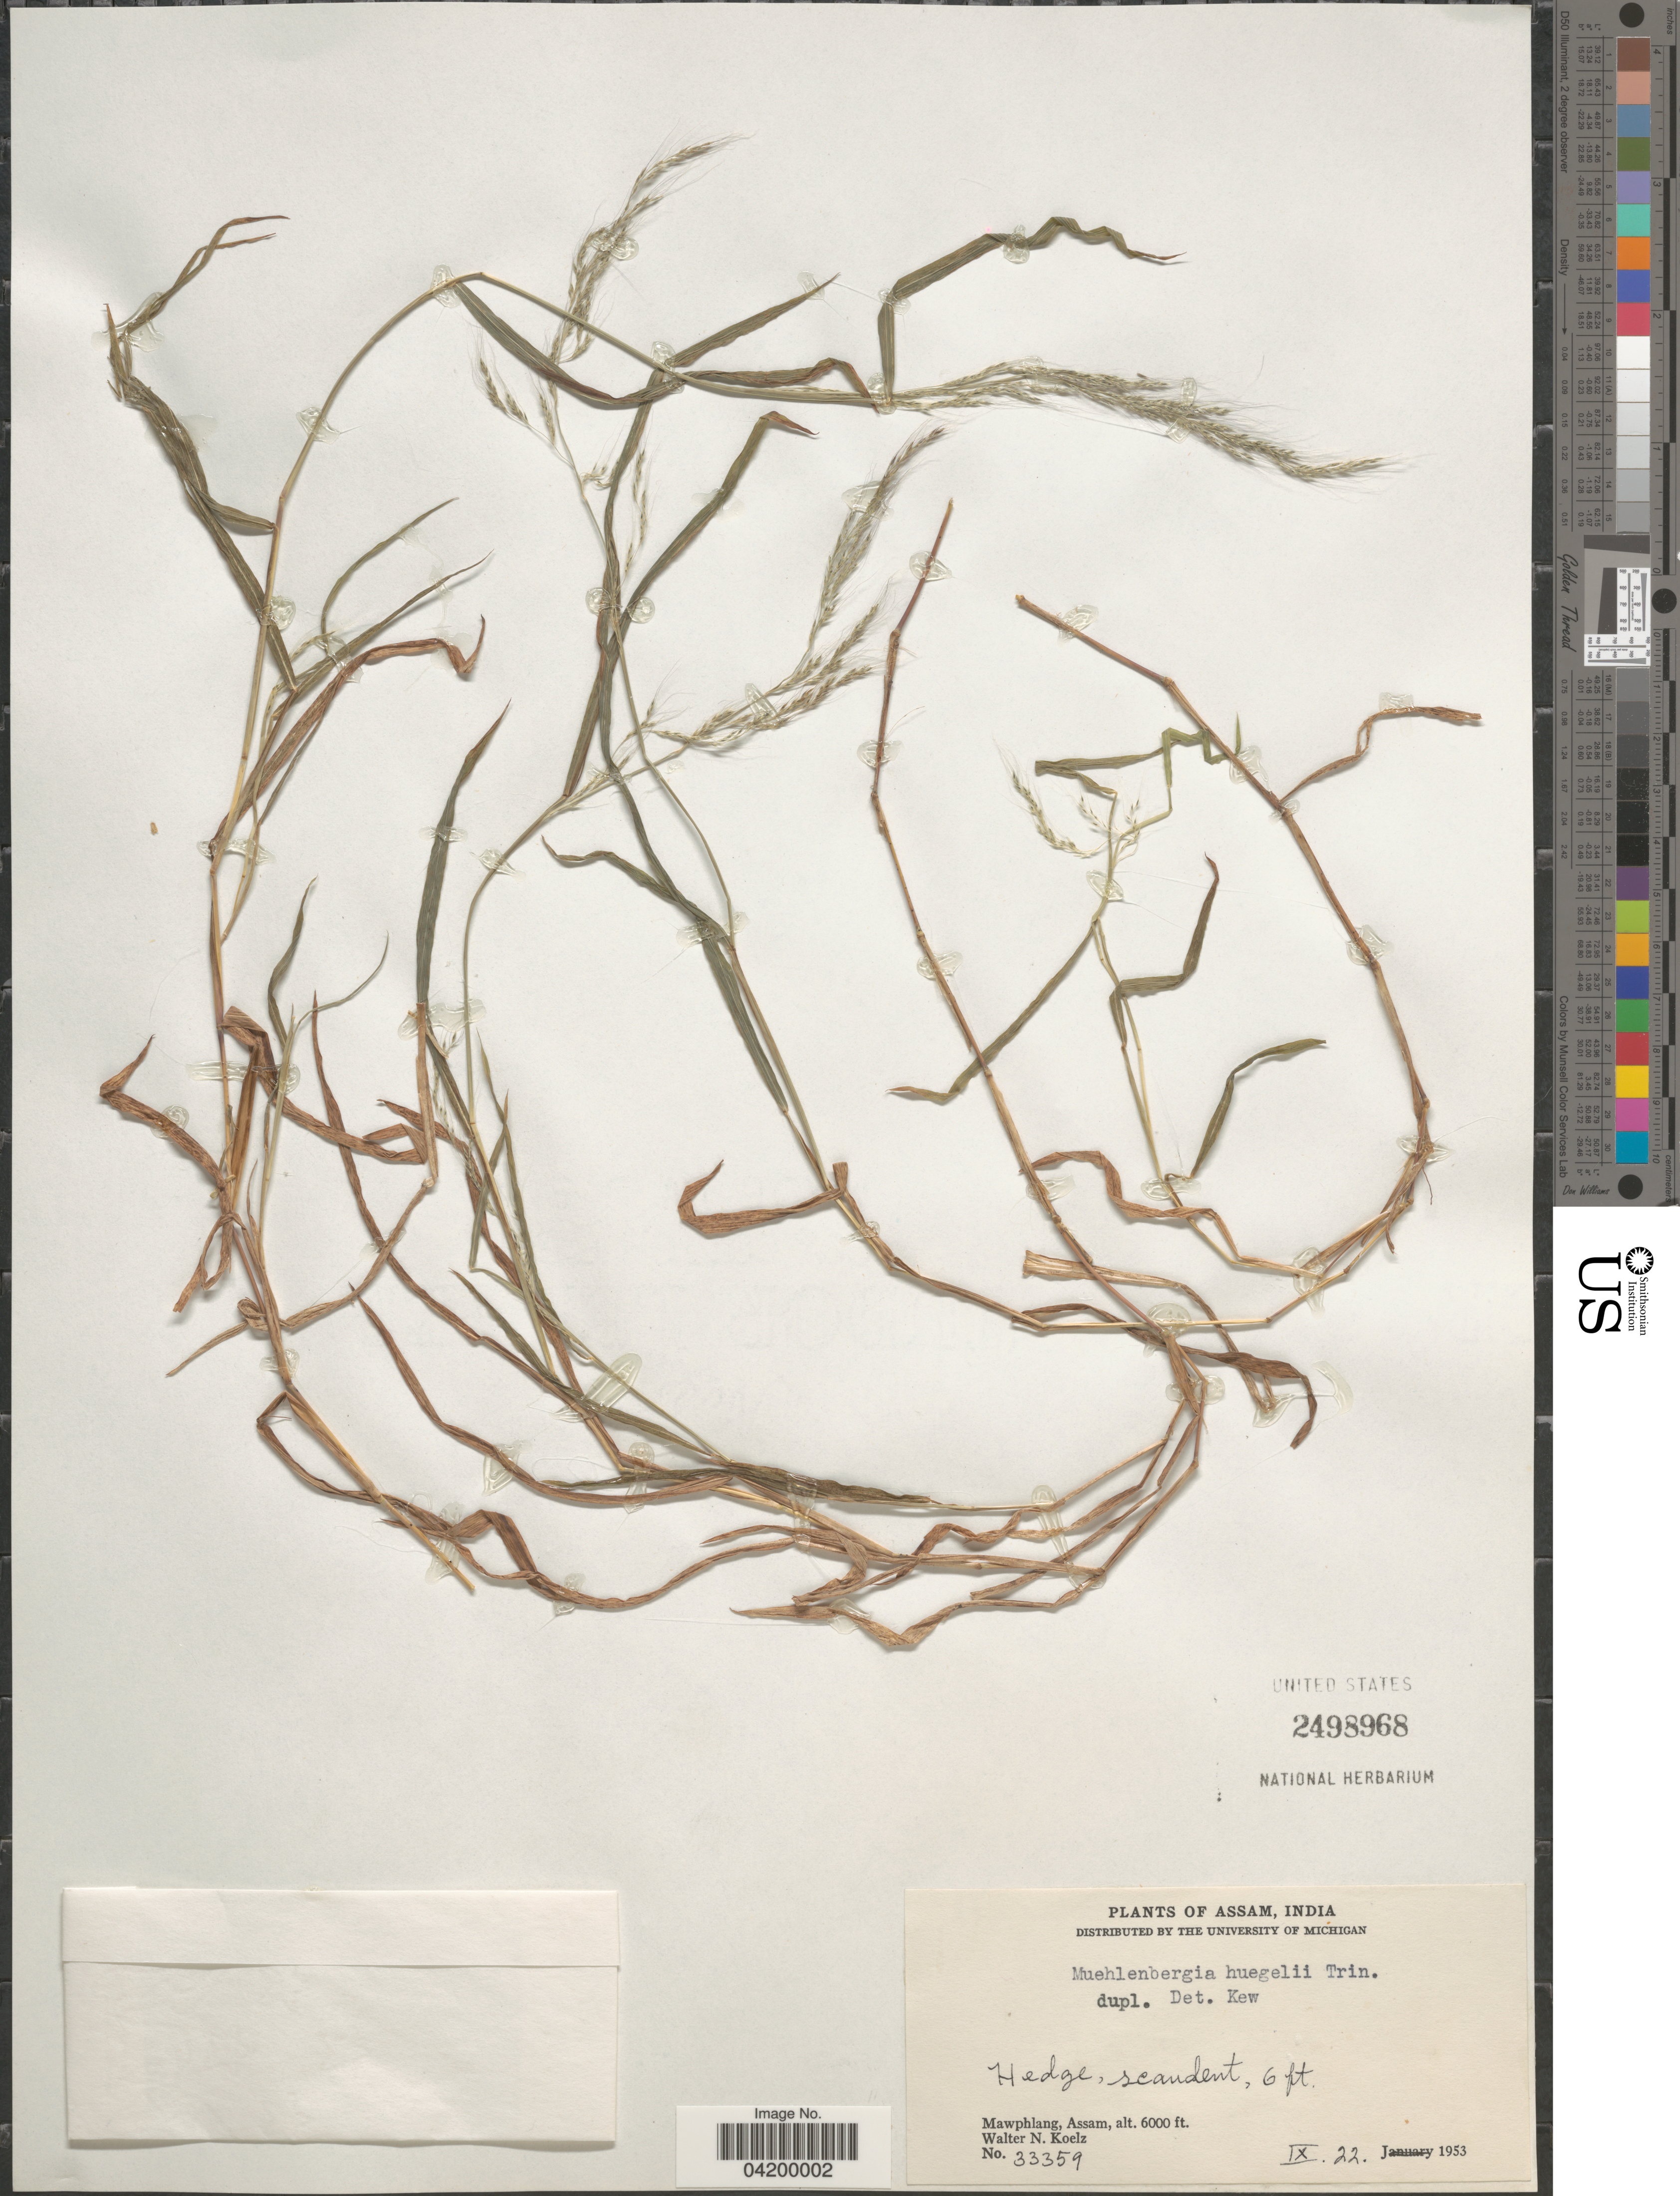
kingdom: Plantae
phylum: Tracheophyta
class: Liliopsida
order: Poales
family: Poaceae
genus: Muhlenbergia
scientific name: Muhlenbergia huegelii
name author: Trin.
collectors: W. N. Koelz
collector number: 33359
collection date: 1953-09-22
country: India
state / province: Assam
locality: Mawphlang, Assam.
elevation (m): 1829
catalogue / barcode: US 2498968